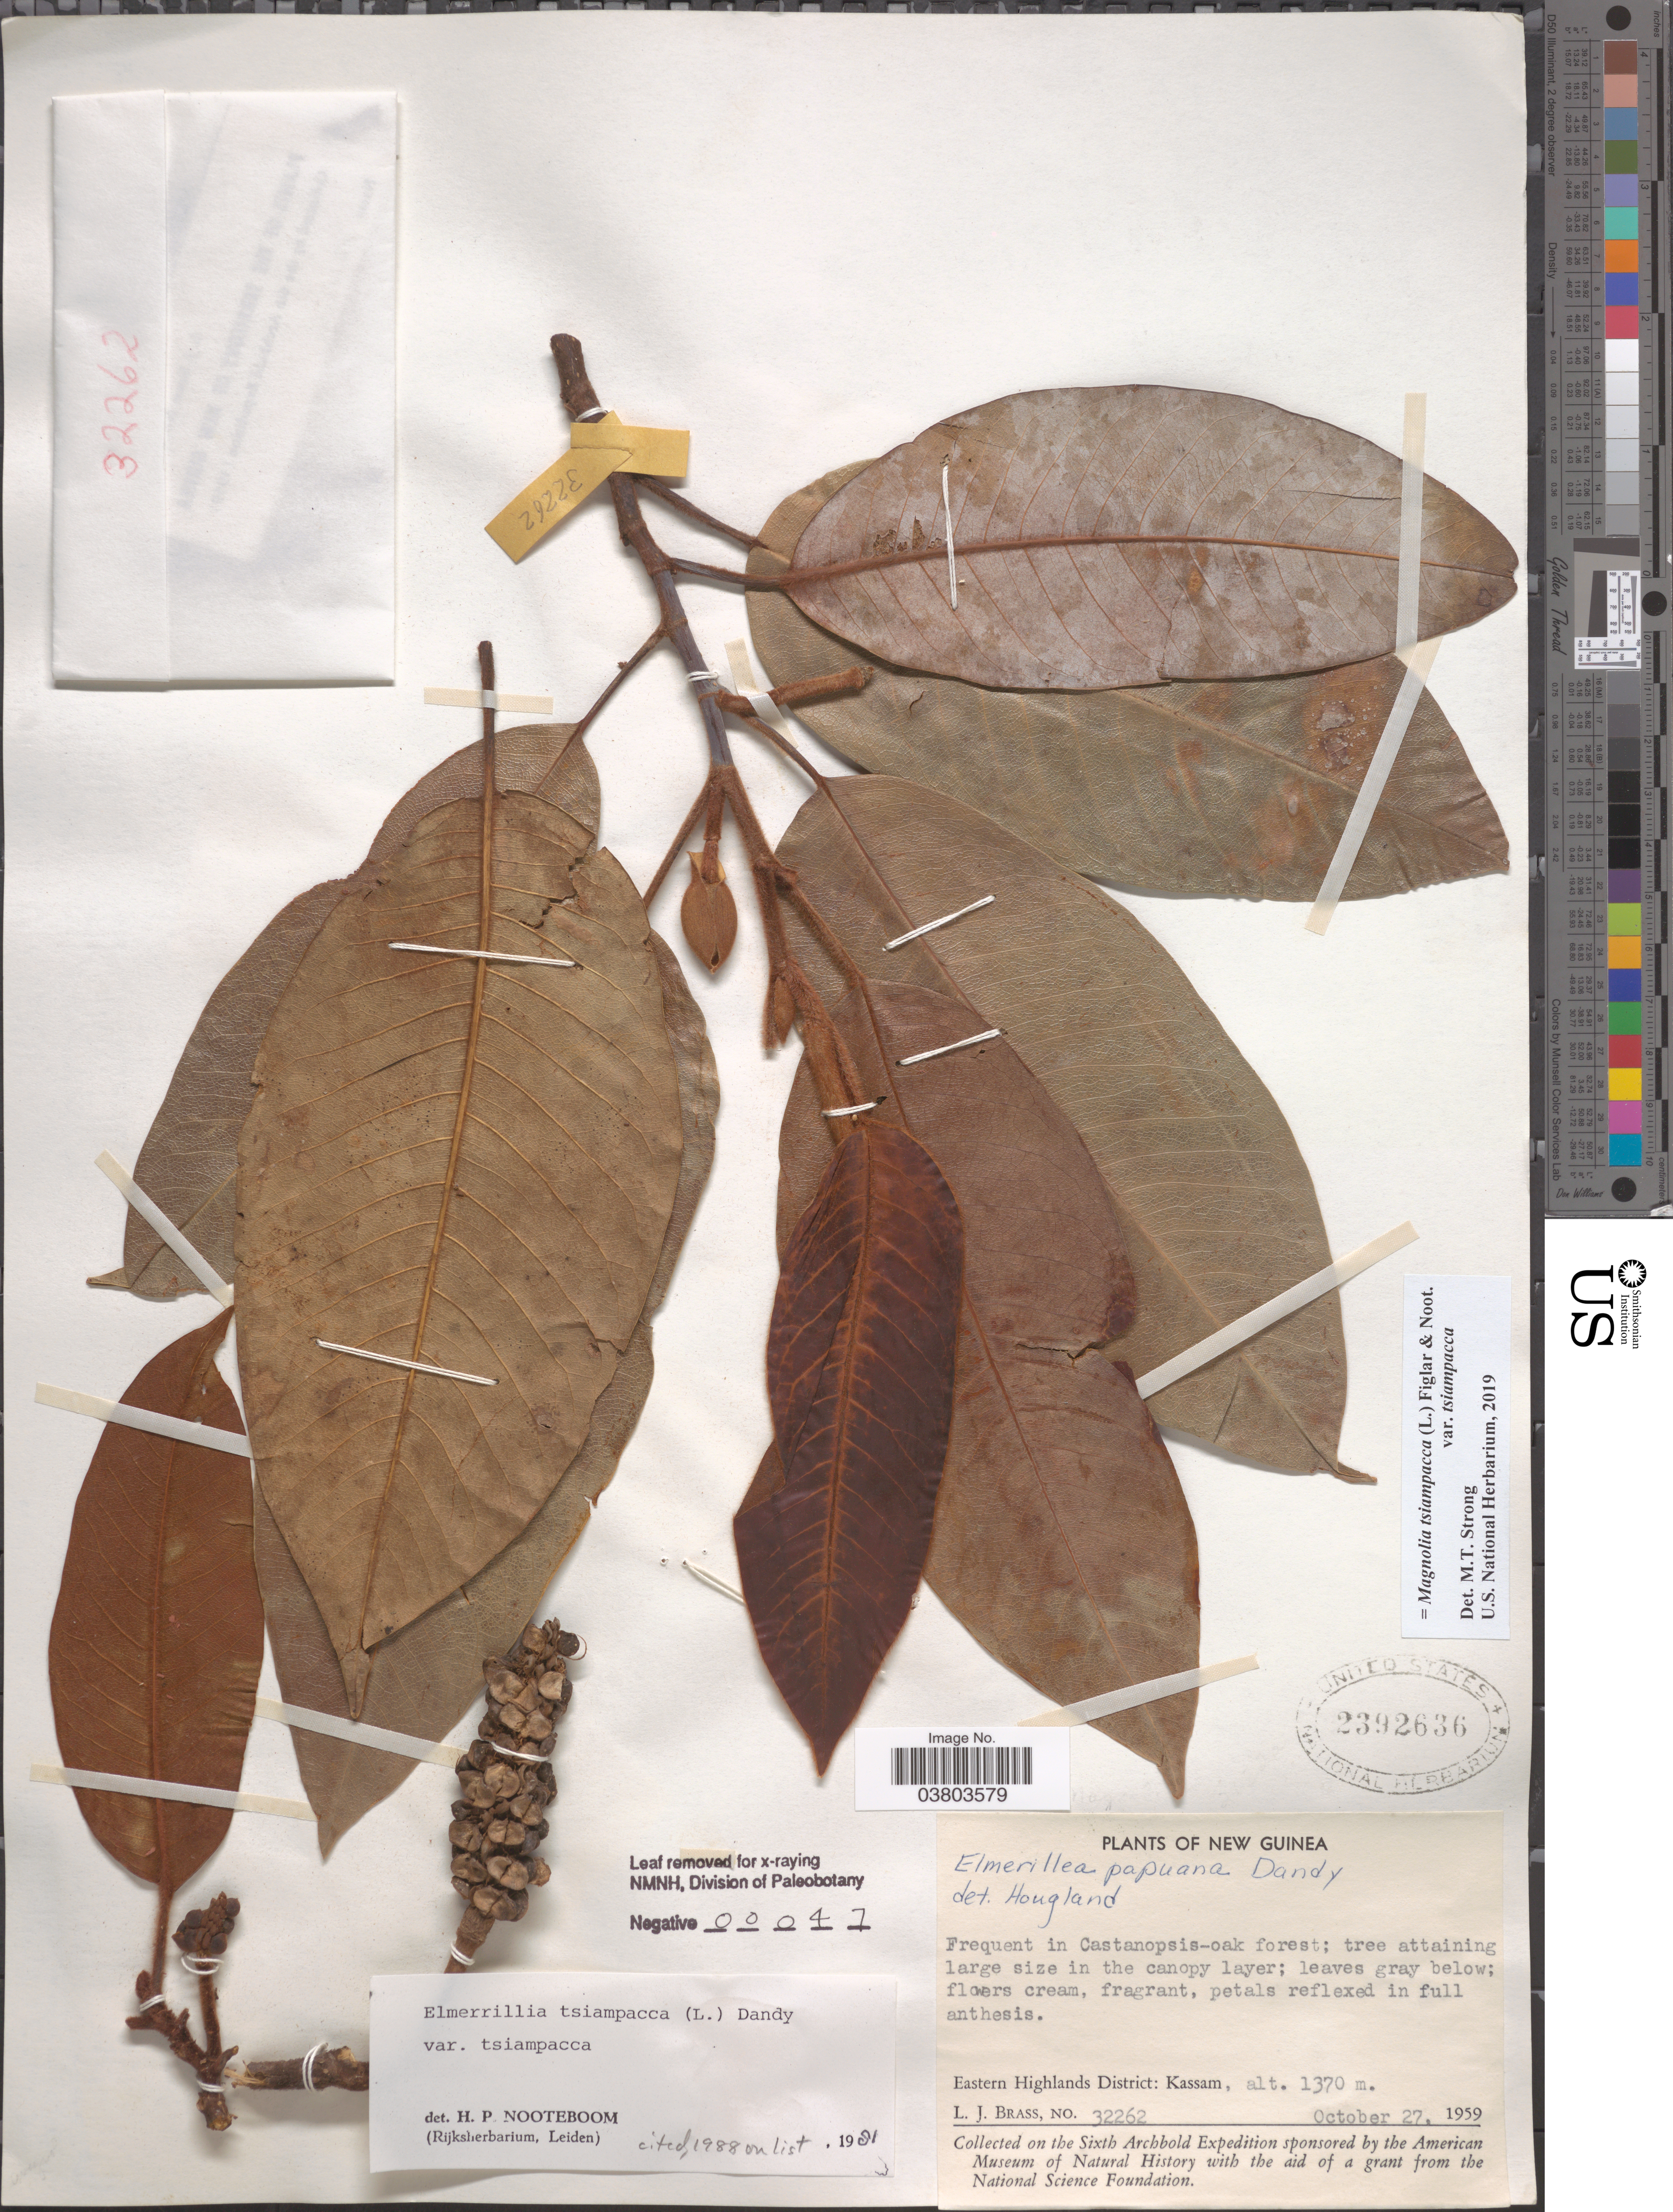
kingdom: Plantae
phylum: Tracheophyta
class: Magnoliopsida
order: Magnoliales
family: Magnoliaceae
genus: Magnolia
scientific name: Magnolia tsiampacca var. tsiampacca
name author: (L.) Figlar & Noot.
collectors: L. J. Brass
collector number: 32262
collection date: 1959-10-27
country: Papua New Guinea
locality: New Guinea. Eastern Highlands District: Kassam.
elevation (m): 1370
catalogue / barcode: US 2392636